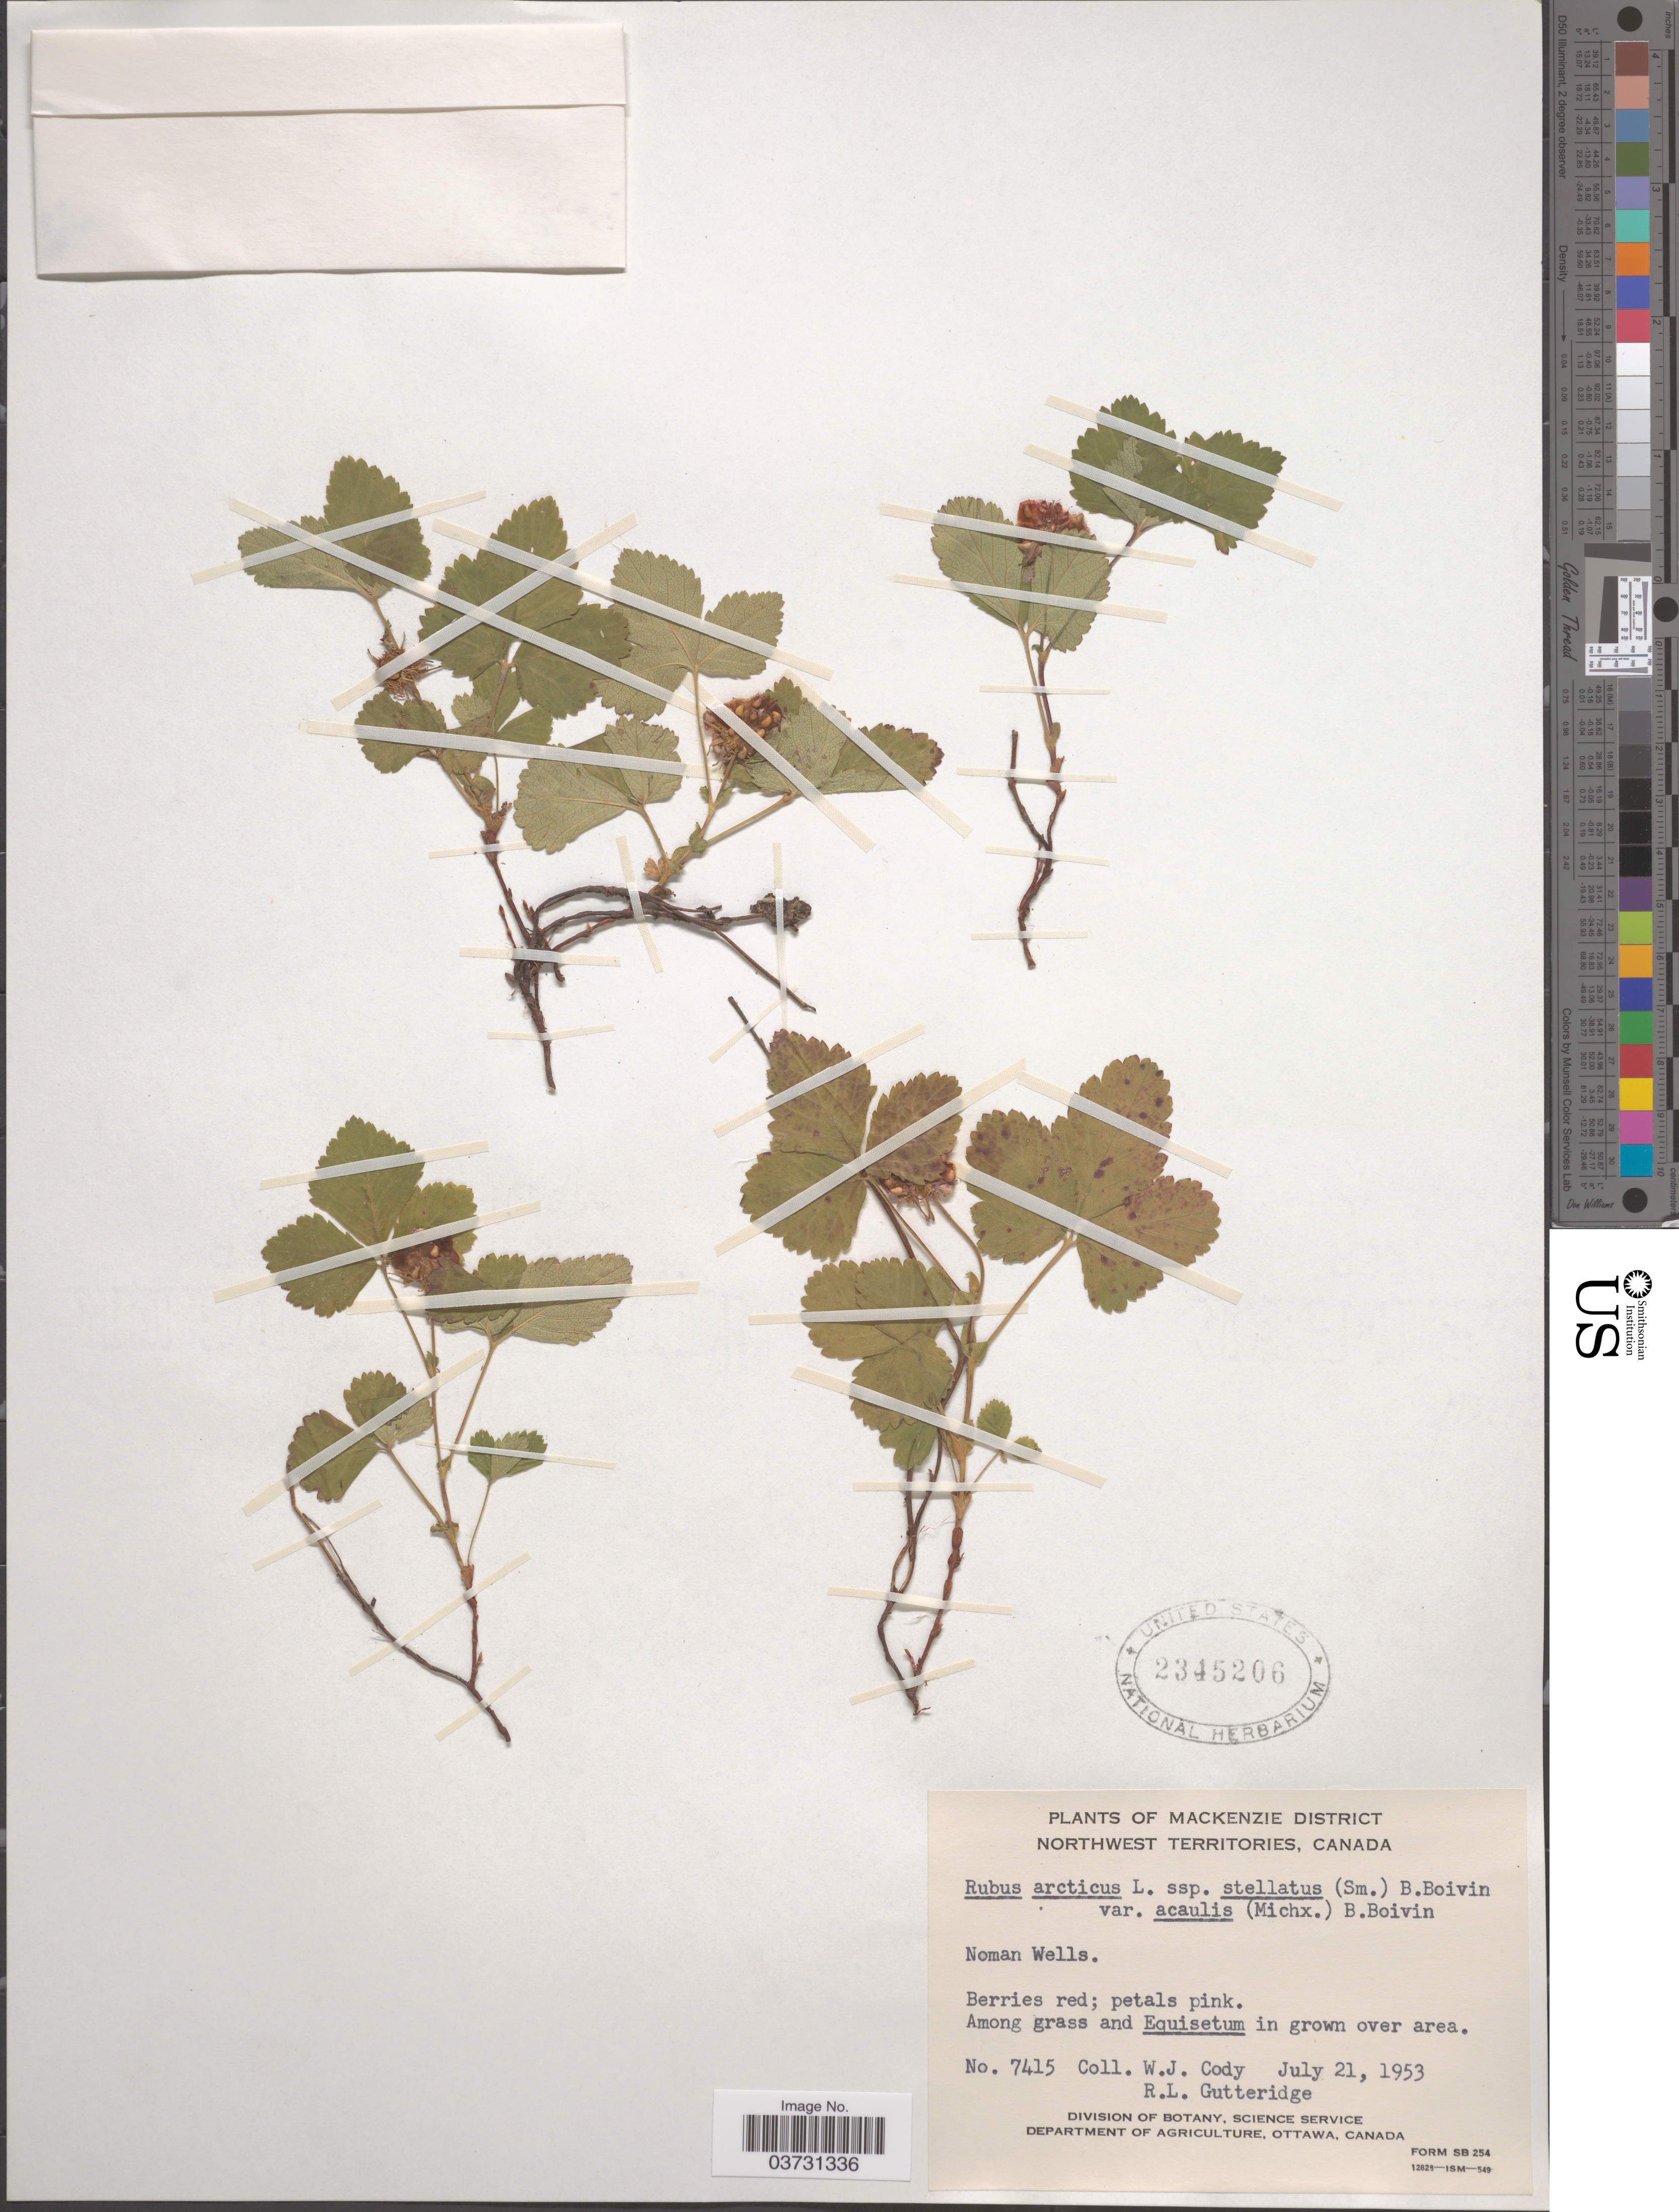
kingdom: Plantae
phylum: Tracheophyta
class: Magnoliopsida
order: Rosales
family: Rosaceae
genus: Rubus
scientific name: Rubus stellatus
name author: Sm.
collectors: W. Cody & R. Gutteridge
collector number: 7415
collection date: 1953-07-21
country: Canada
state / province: Northwest Territories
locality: Mackenzie District. Noman Wells.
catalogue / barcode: US 2345206